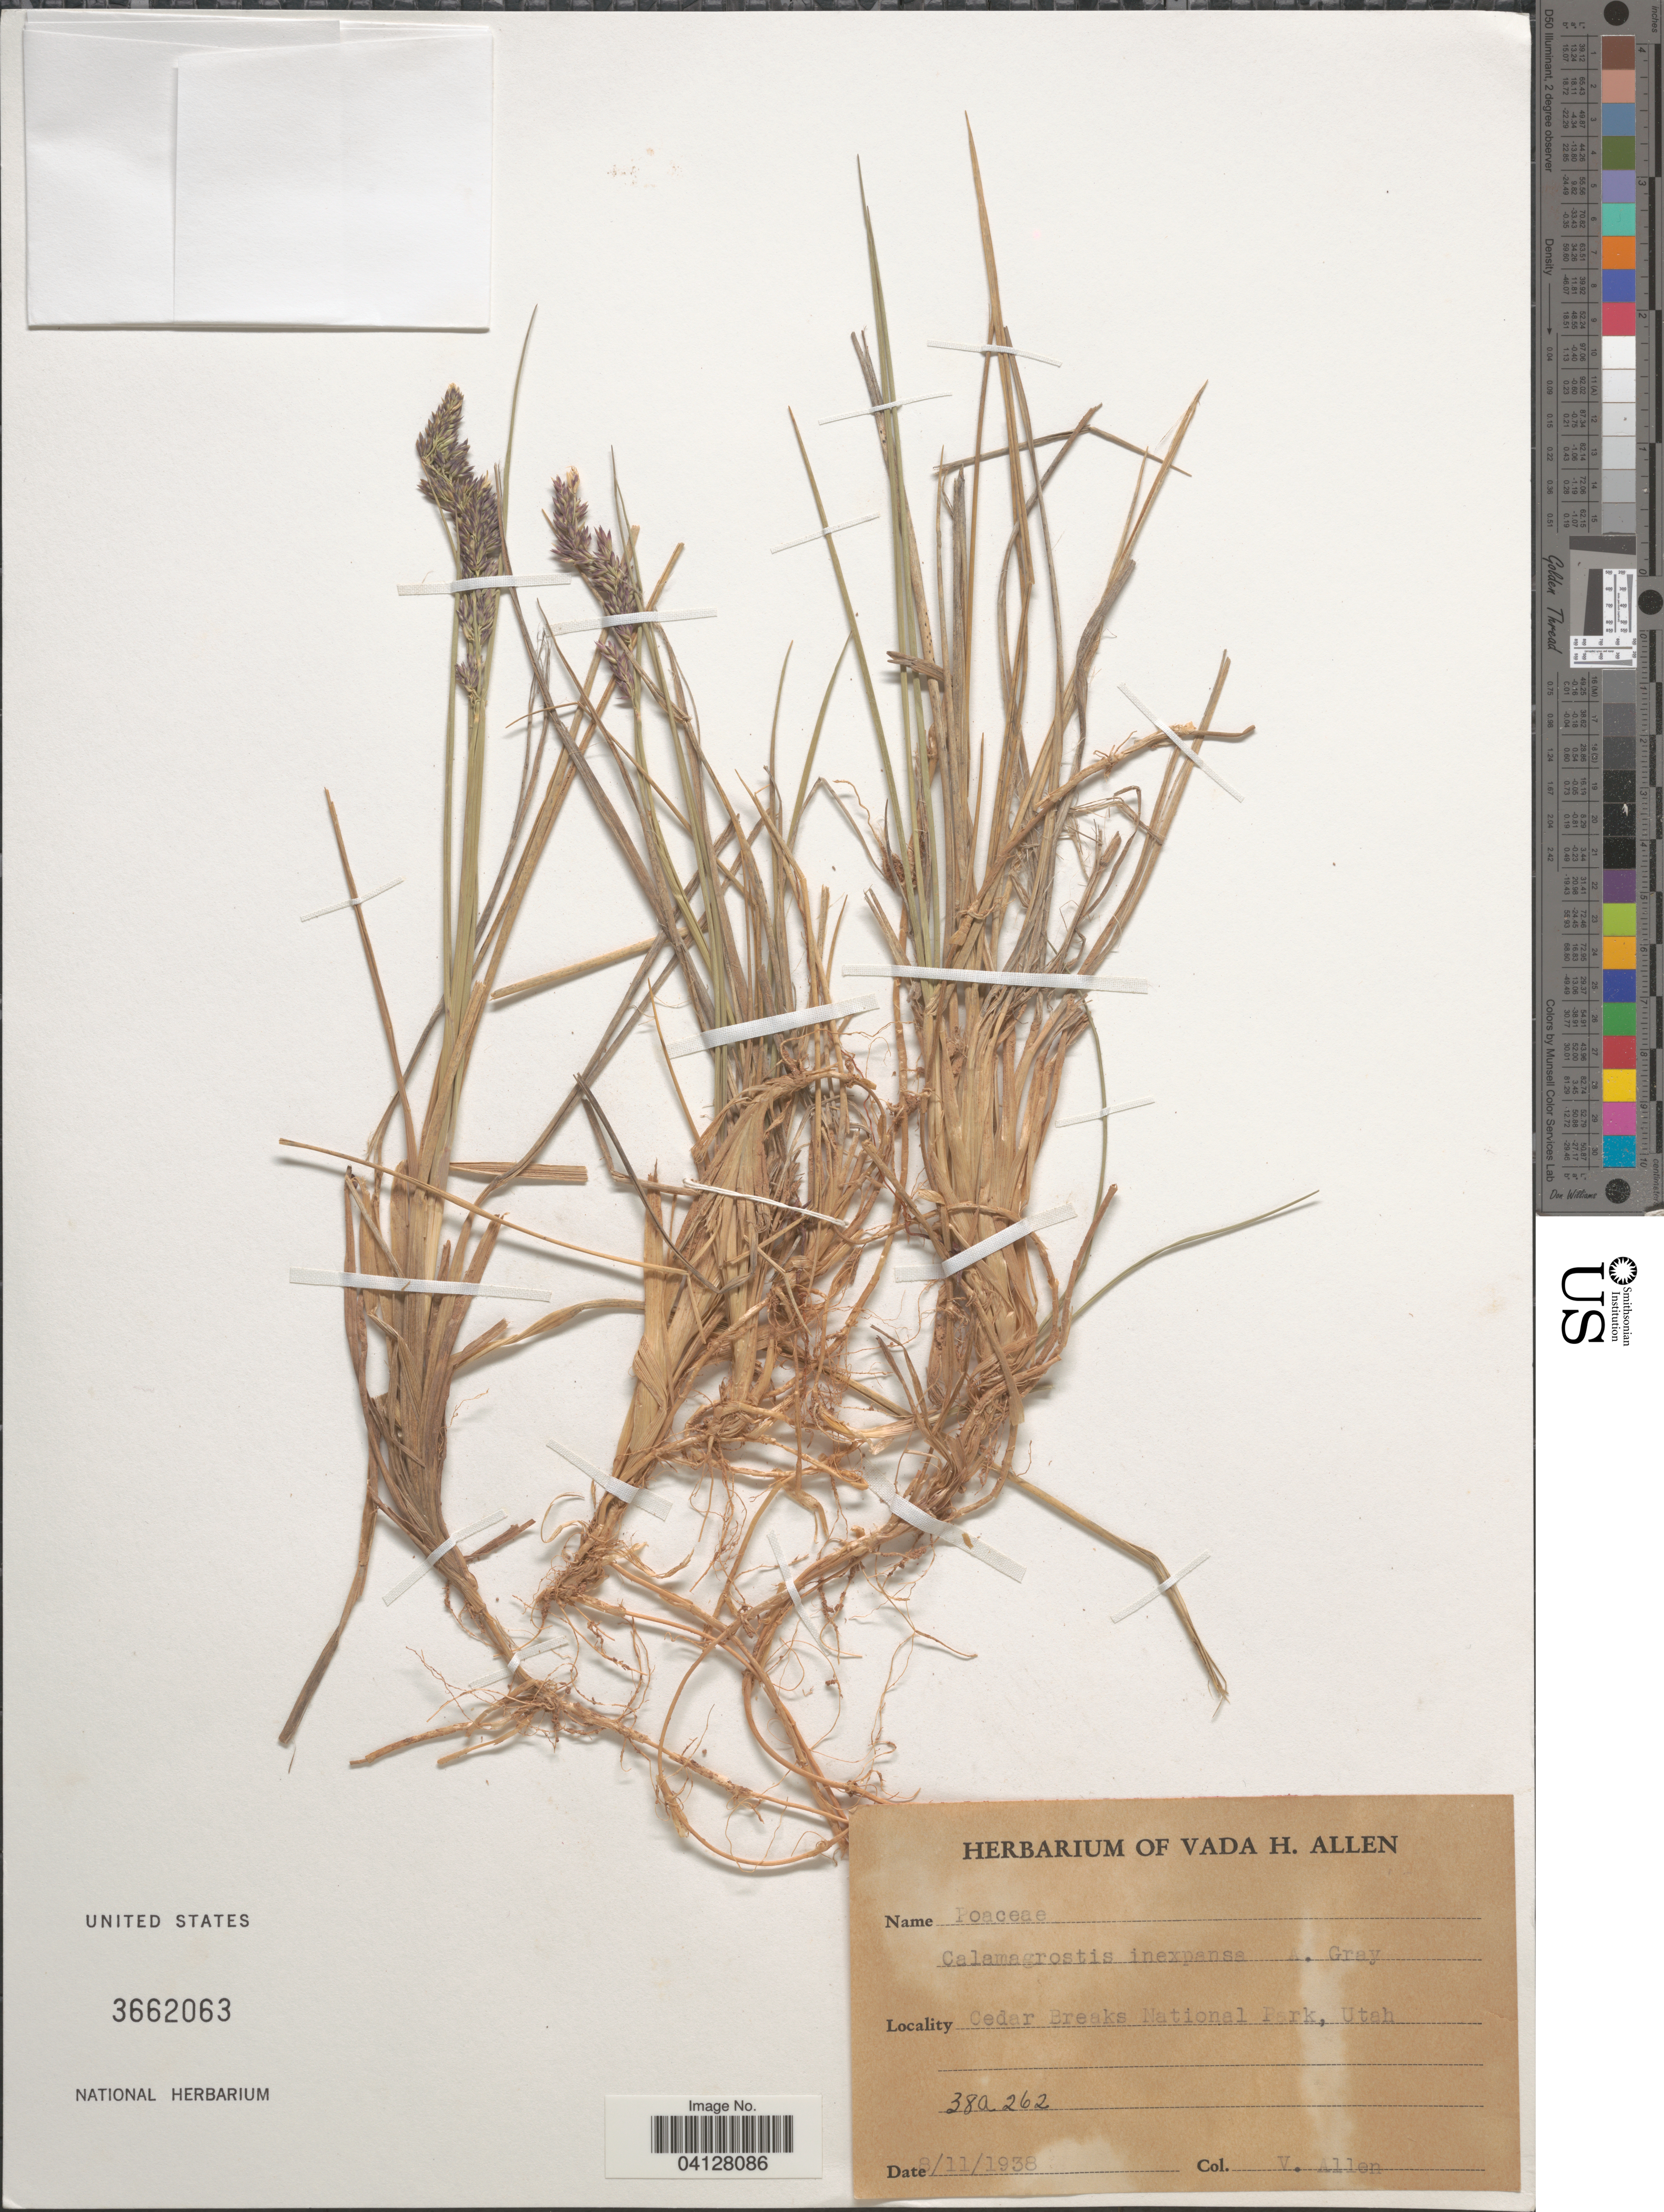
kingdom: Plantae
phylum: Tracheophyta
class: Liliopsida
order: Poales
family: Poaceae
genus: Calamagrostis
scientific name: Calamagrostis inexpansa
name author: A. Gray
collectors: V. Allen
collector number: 38a262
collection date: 1938-08-11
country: United States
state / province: Utah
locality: Cedar Breaks National Park.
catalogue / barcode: US 3662063